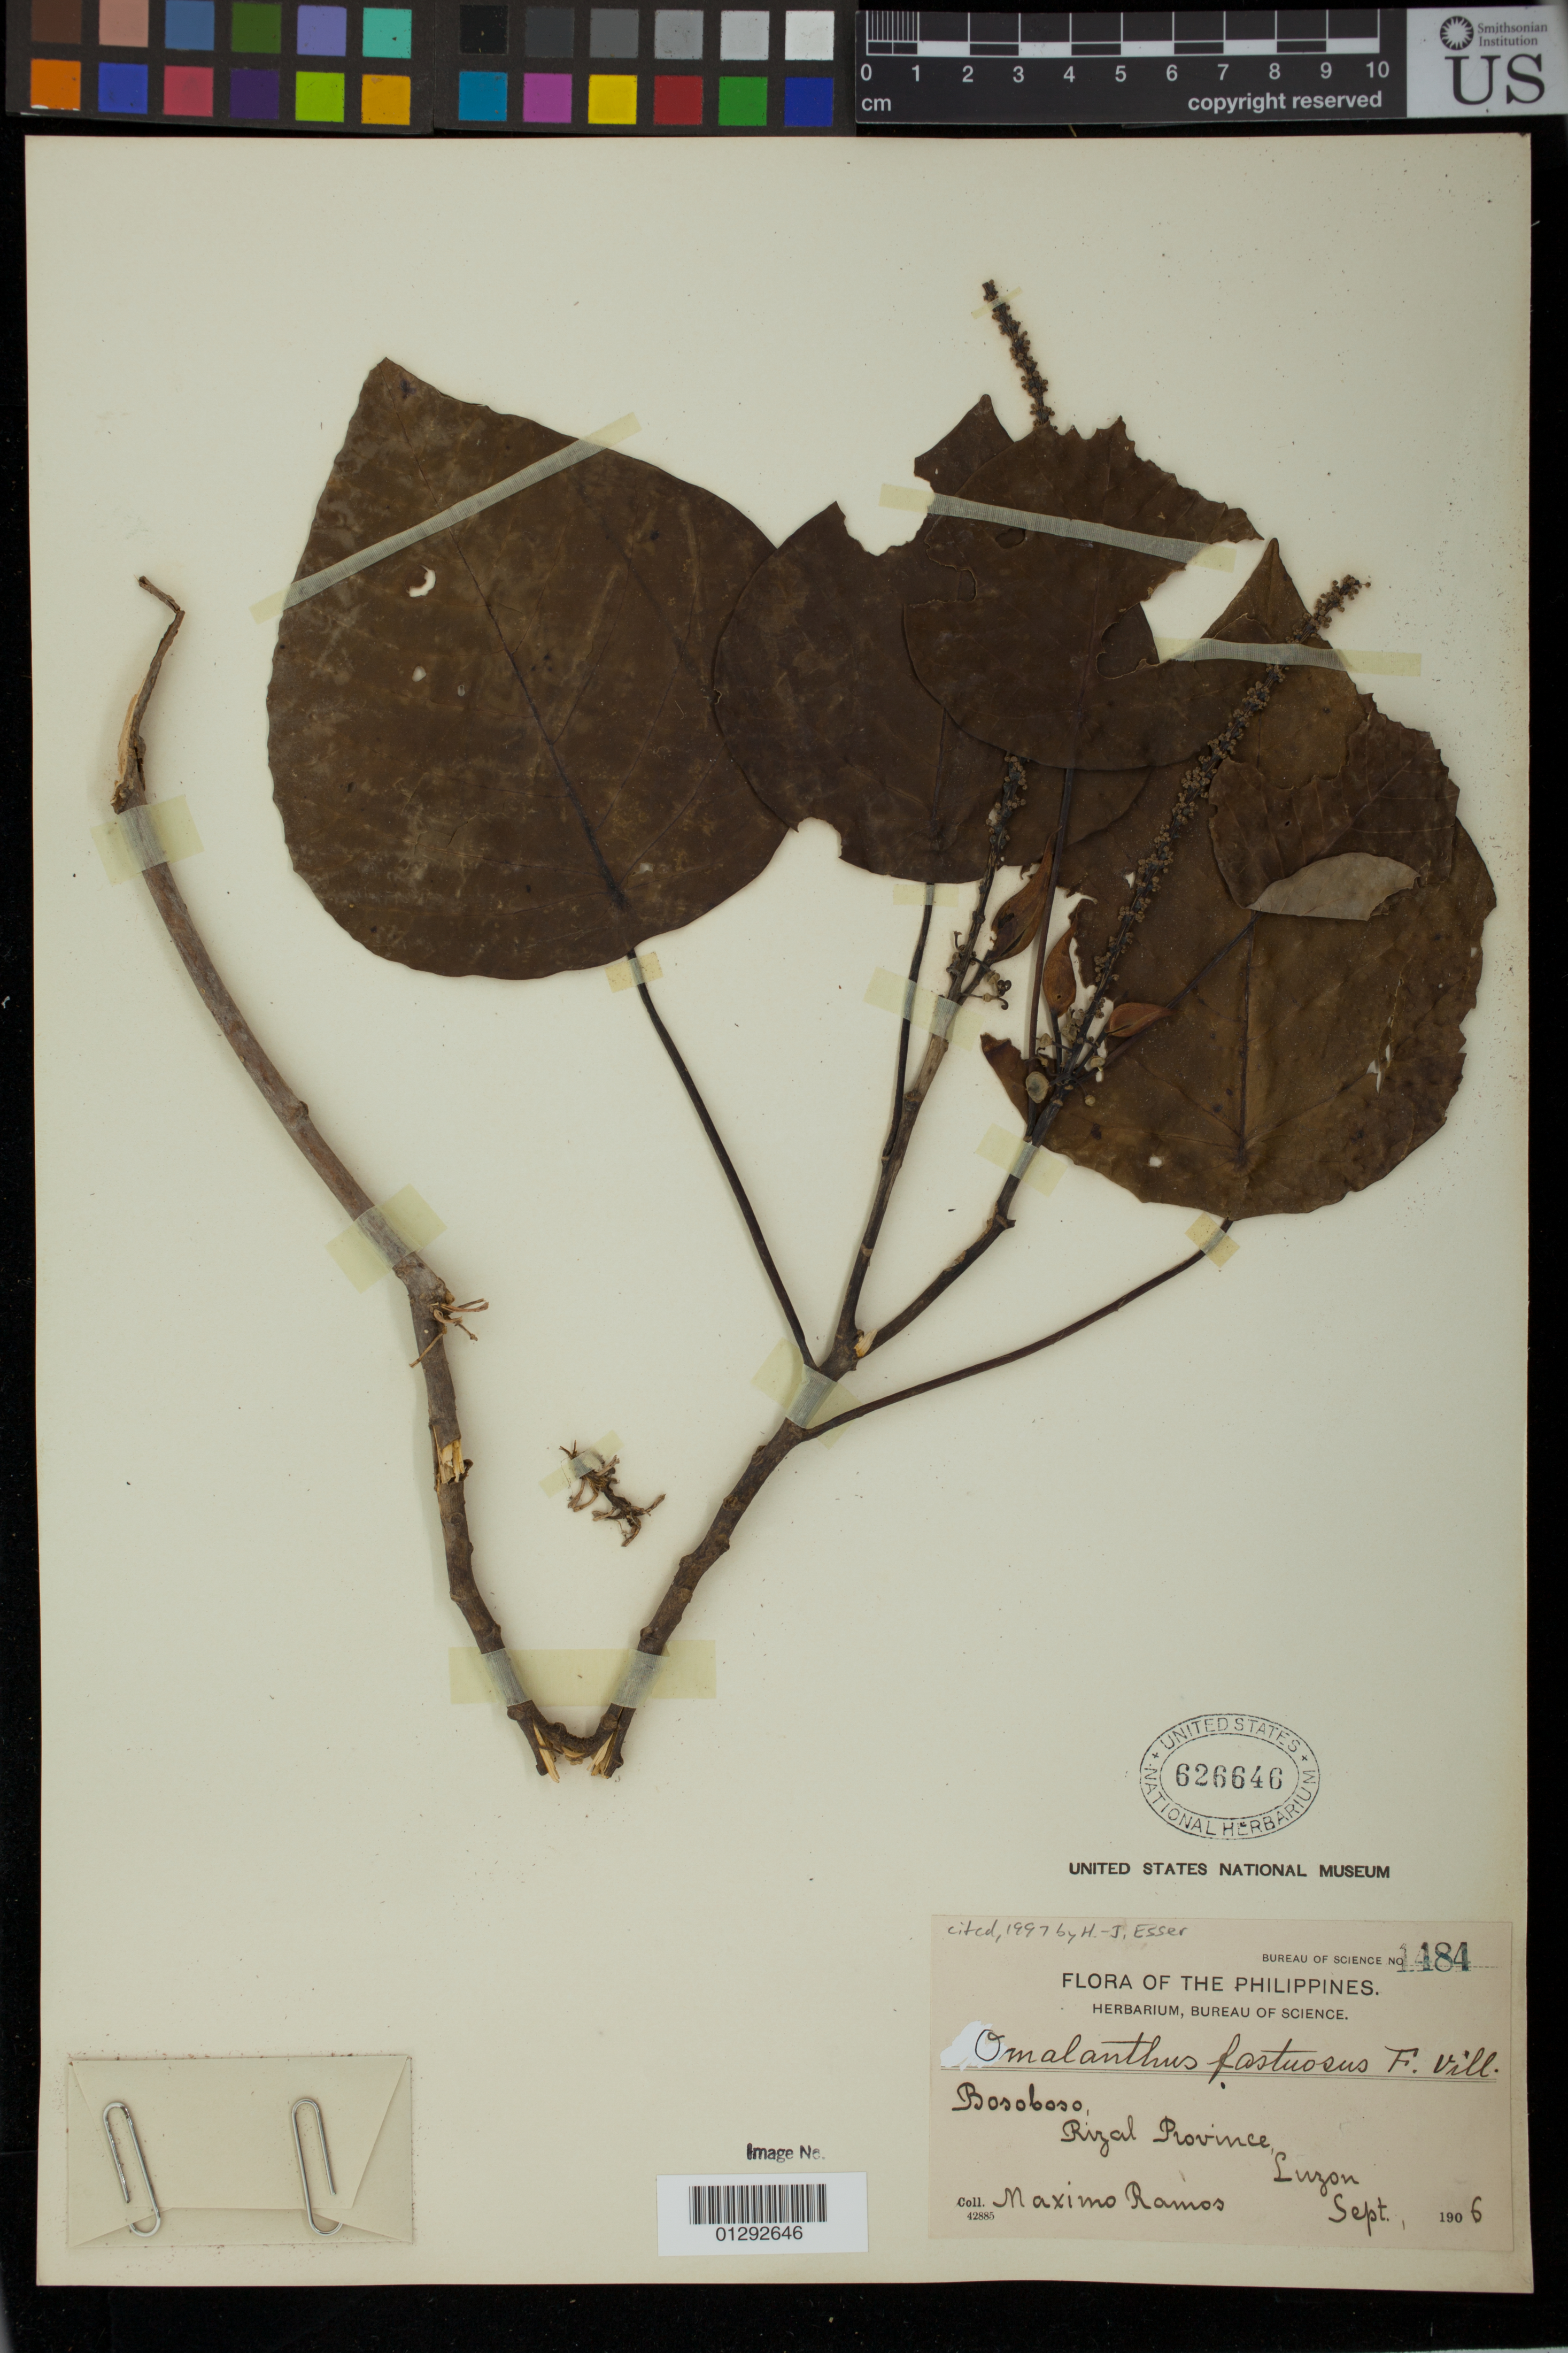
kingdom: Plantae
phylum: Tracheophyta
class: Magnoliopsida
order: Malpighiales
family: Euphorbiaceae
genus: Omalanthus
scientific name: Omalanthus fastuosus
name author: Fern.-Vill.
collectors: M. Ramos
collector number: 1484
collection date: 1906-09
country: Philippines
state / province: Calabarzon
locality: Bosoboso, Rizal, Luzon.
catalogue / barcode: US 626646